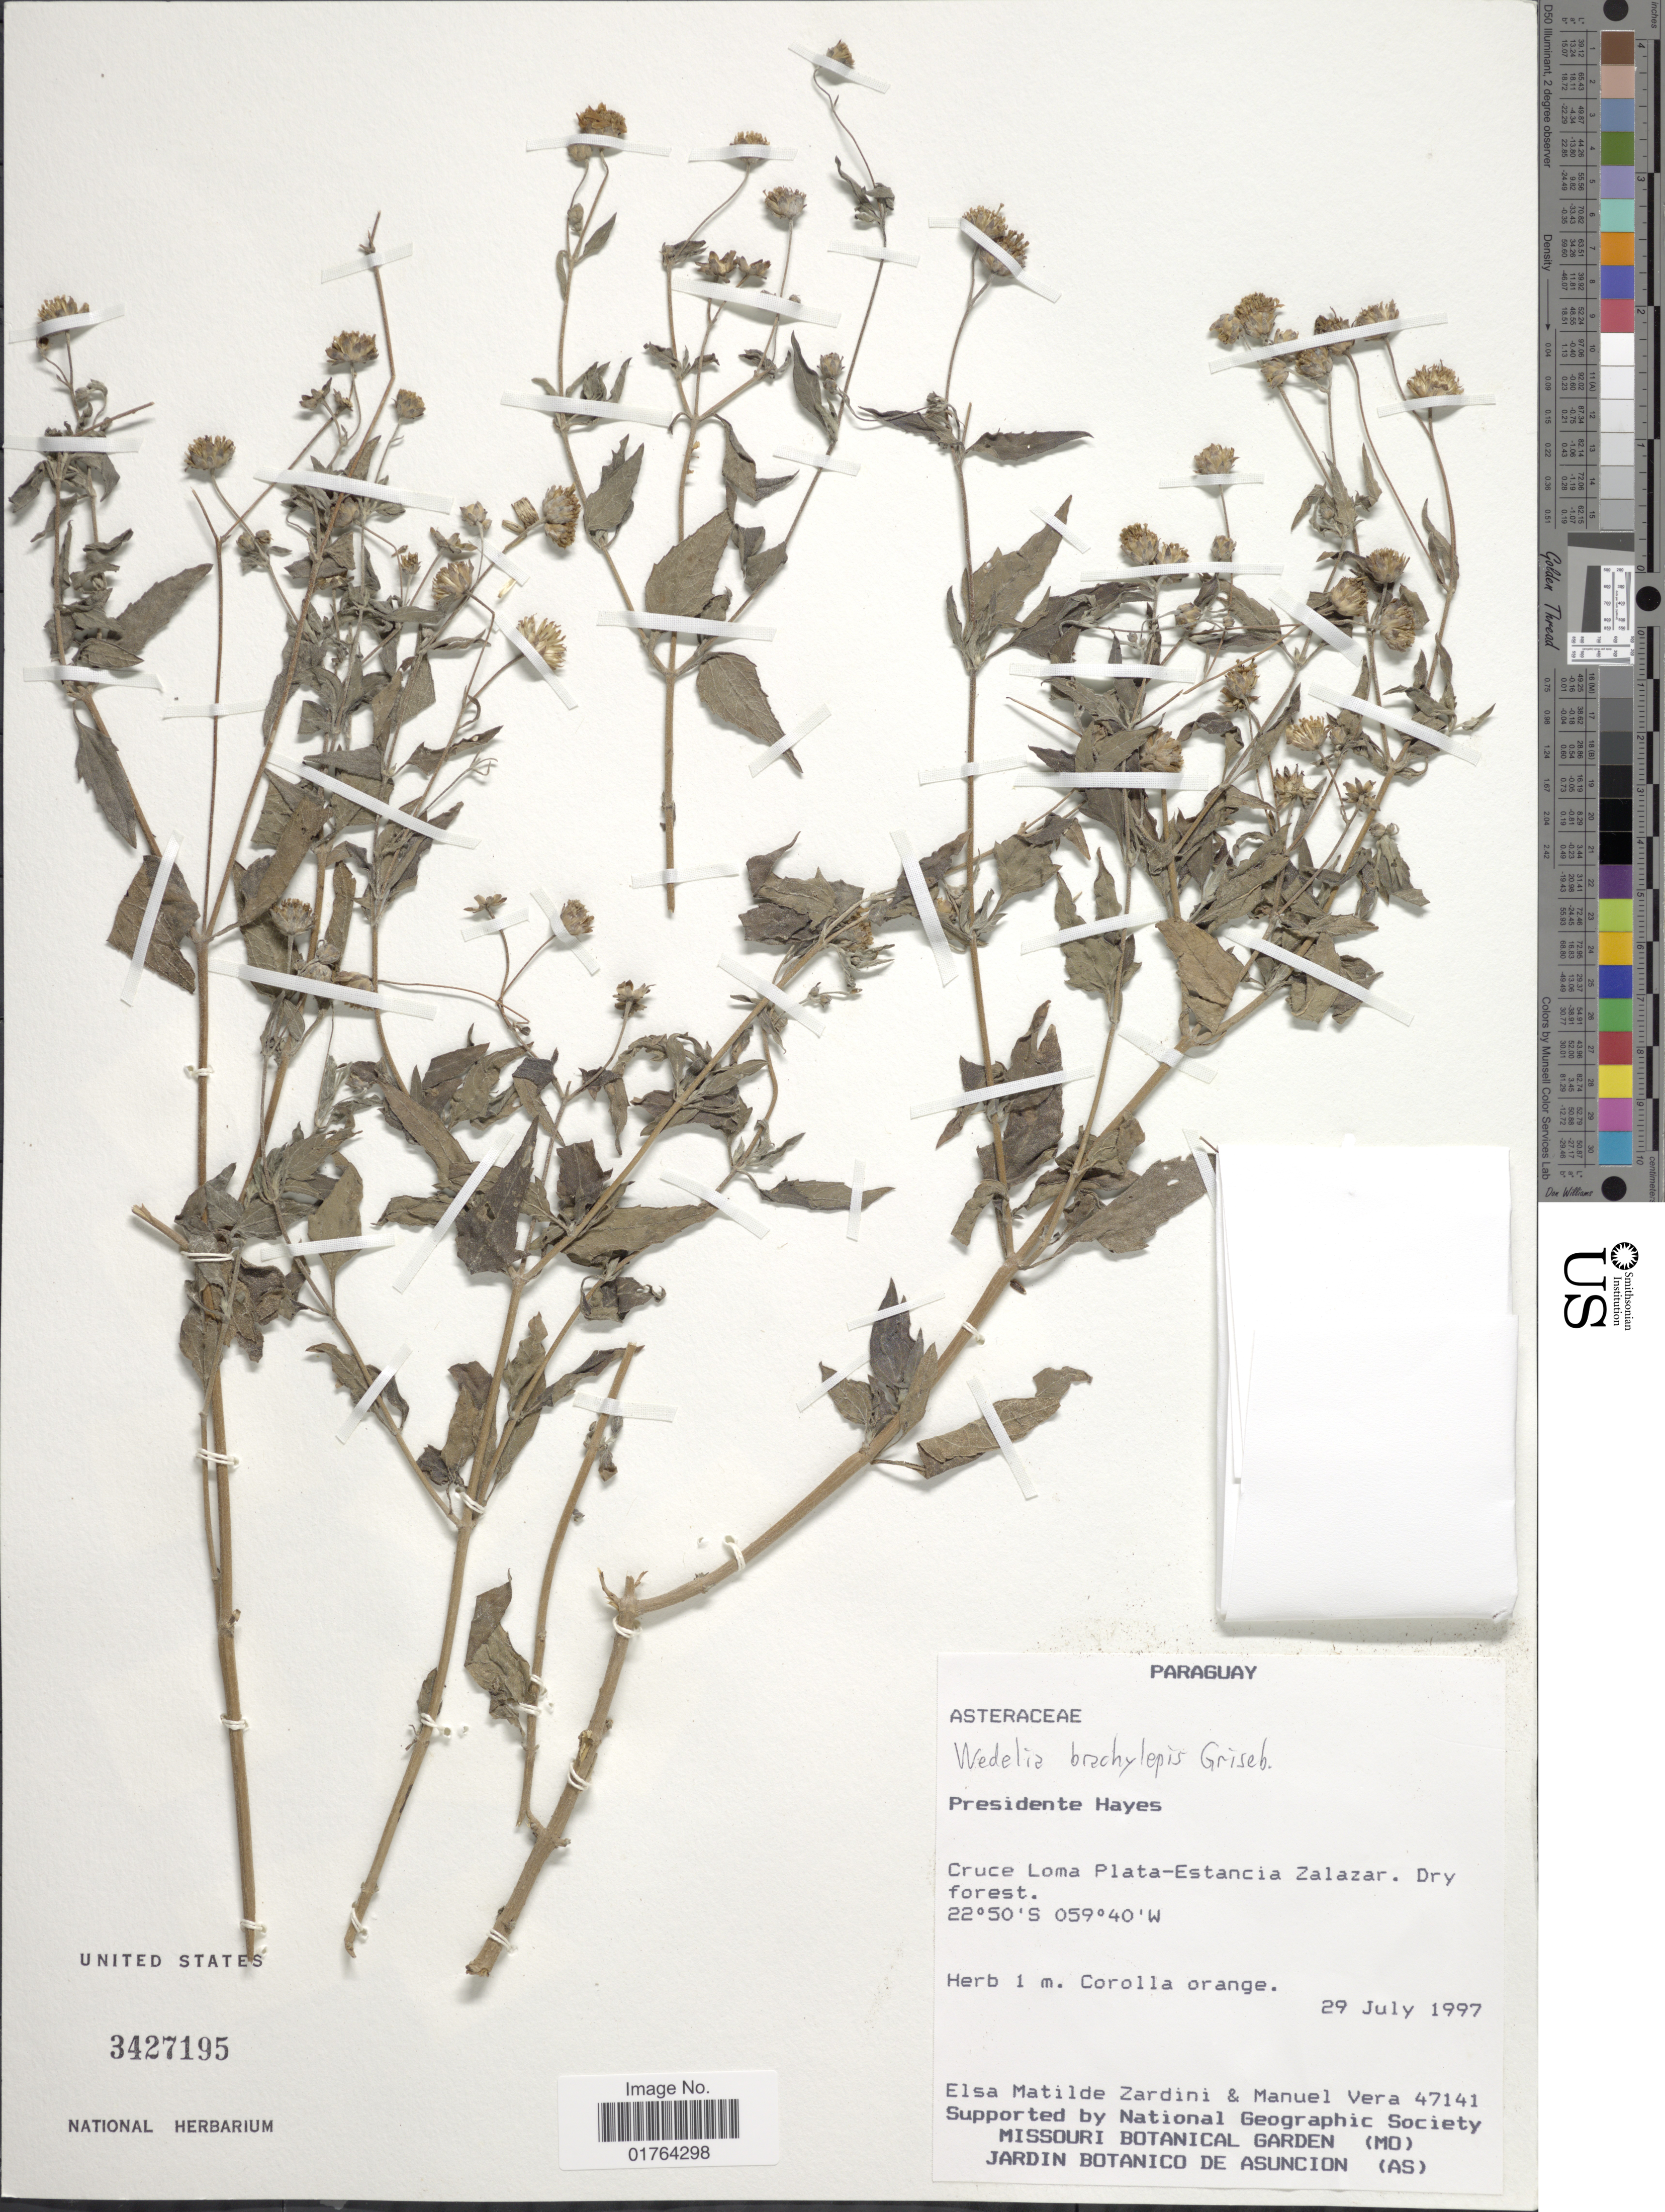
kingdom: Plantae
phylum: Tracheophyta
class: Magnoliopsida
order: Asterales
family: Asteraceae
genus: Wedelia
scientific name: Wedelia brachylepis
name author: Griseb.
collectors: E. M. Zardini & M. Vera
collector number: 47141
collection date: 1997-07-29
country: Paraguay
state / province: Presidente Hayes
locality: Presidente Hayes, Cruce Loma Plata-Estancia Zalazar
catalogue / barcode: US 3427195